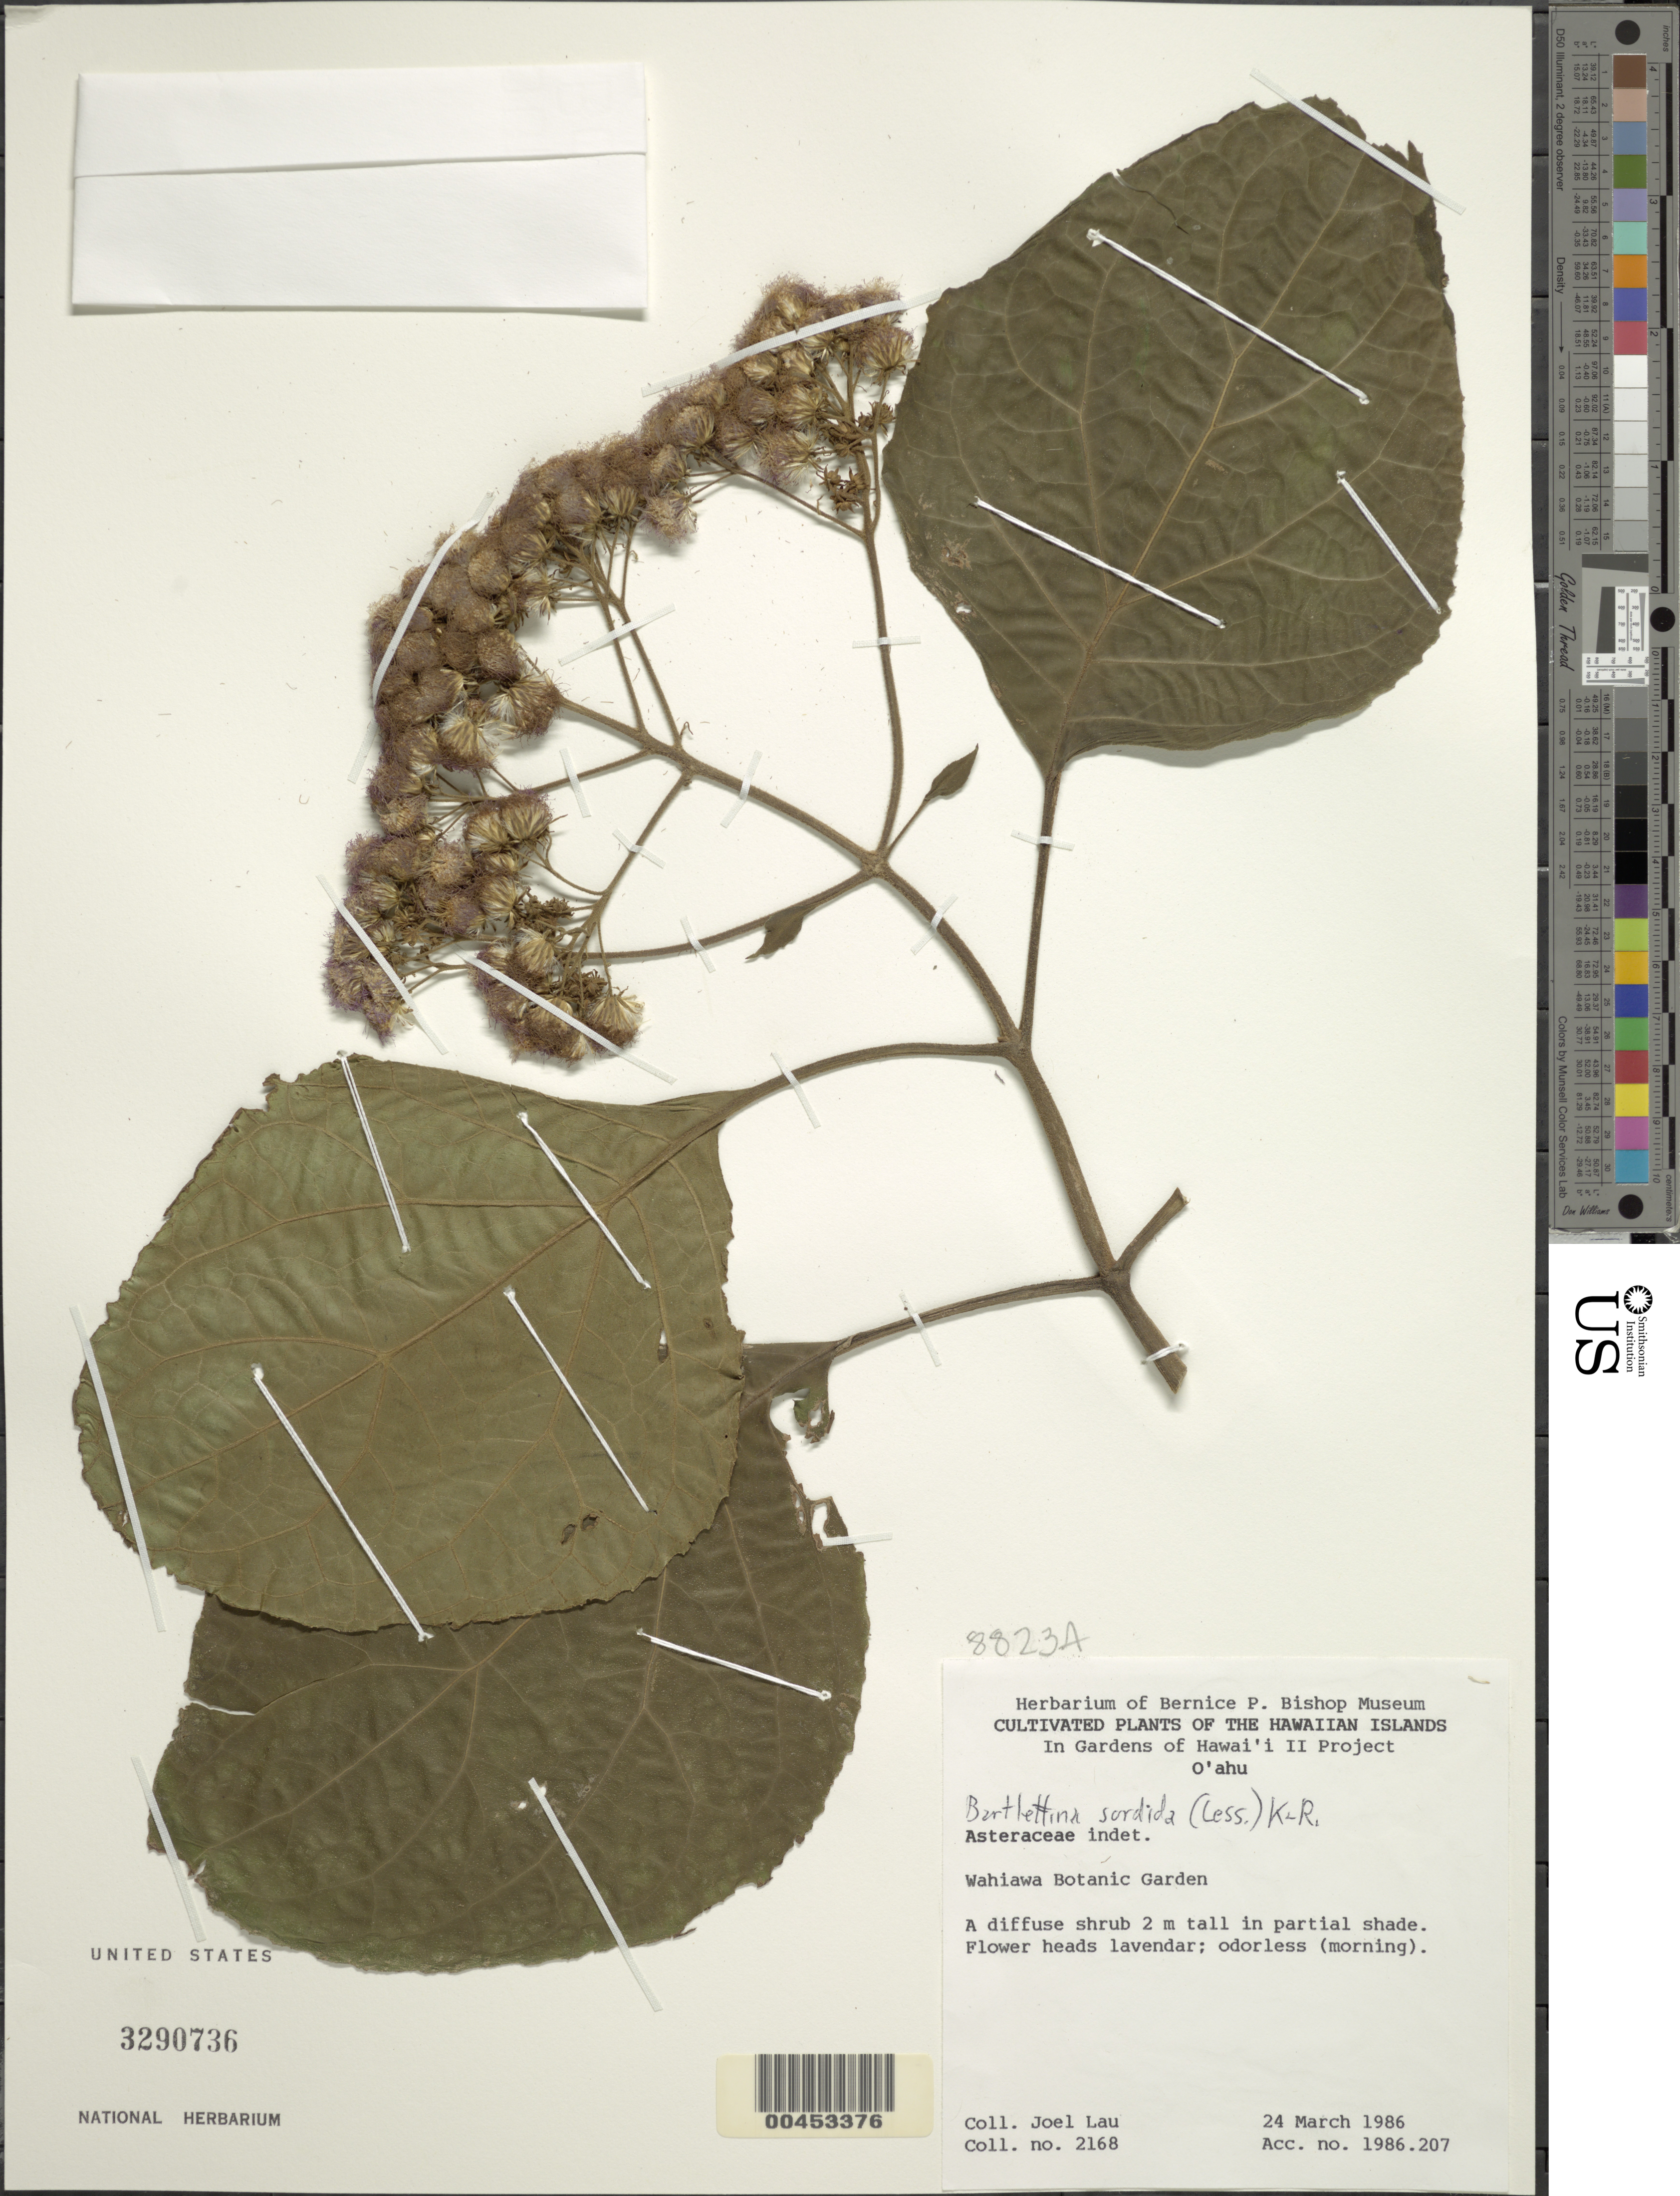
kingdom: Plantae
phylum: Tracheophyta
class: Magnoliopsida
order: Asterales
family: Asteraceae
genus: Bartlettina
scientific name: Bartlettina sordida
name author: (Less.) R.M. King & H. Rob.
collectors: J. Lau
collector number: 2168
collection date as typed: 24 Mar 1986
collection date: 1986-03-24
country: United States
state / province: Hawaii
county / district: Honolulu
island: Oahu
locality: Wahiawa Botanic Garden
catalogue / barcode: US 3290736